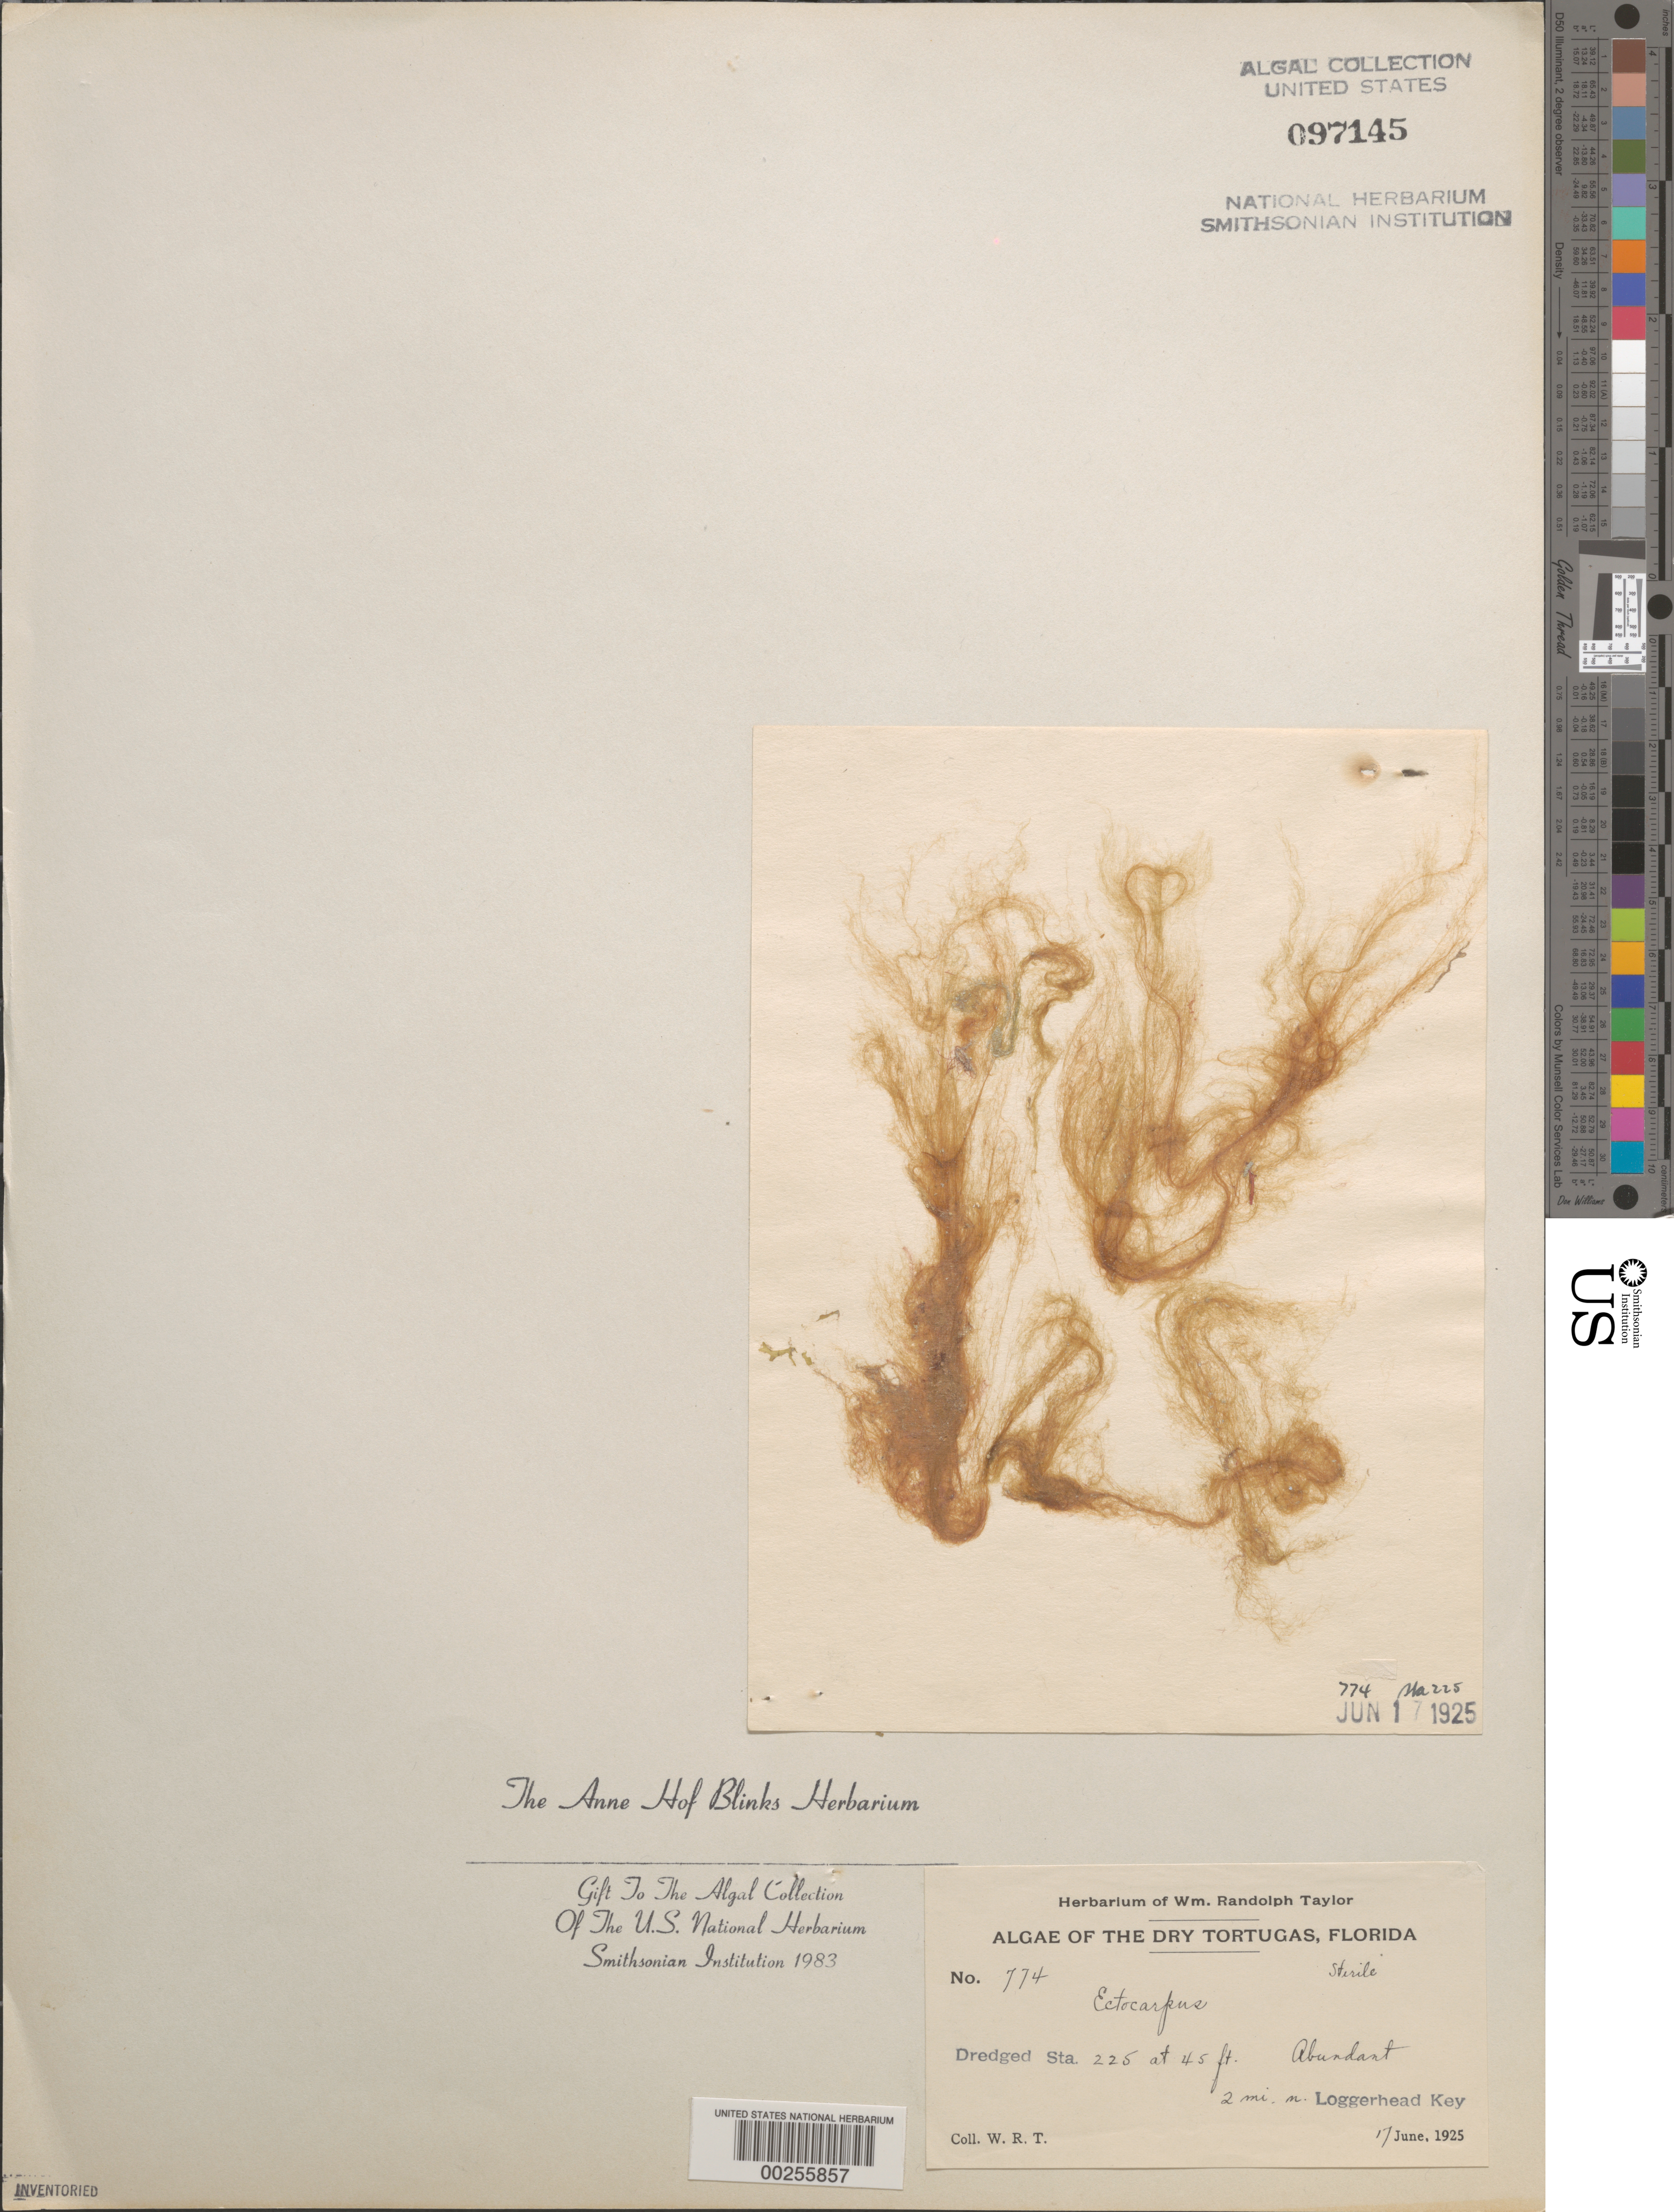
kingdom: Chromista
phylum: Ochrophyta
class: Phaeophyceae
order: Ectocarpales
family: Ectocarpaceae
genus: Ectocarpus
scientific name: Ectocarpus sp.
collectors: W. R. Taylor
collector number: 774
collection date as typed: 17 Jun 1925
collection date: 1925-06-17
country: United States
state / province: Florida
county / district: Monroe County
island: Dry Tortugas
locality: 2 miles north of Loggerhead Key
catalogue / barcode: US 97145